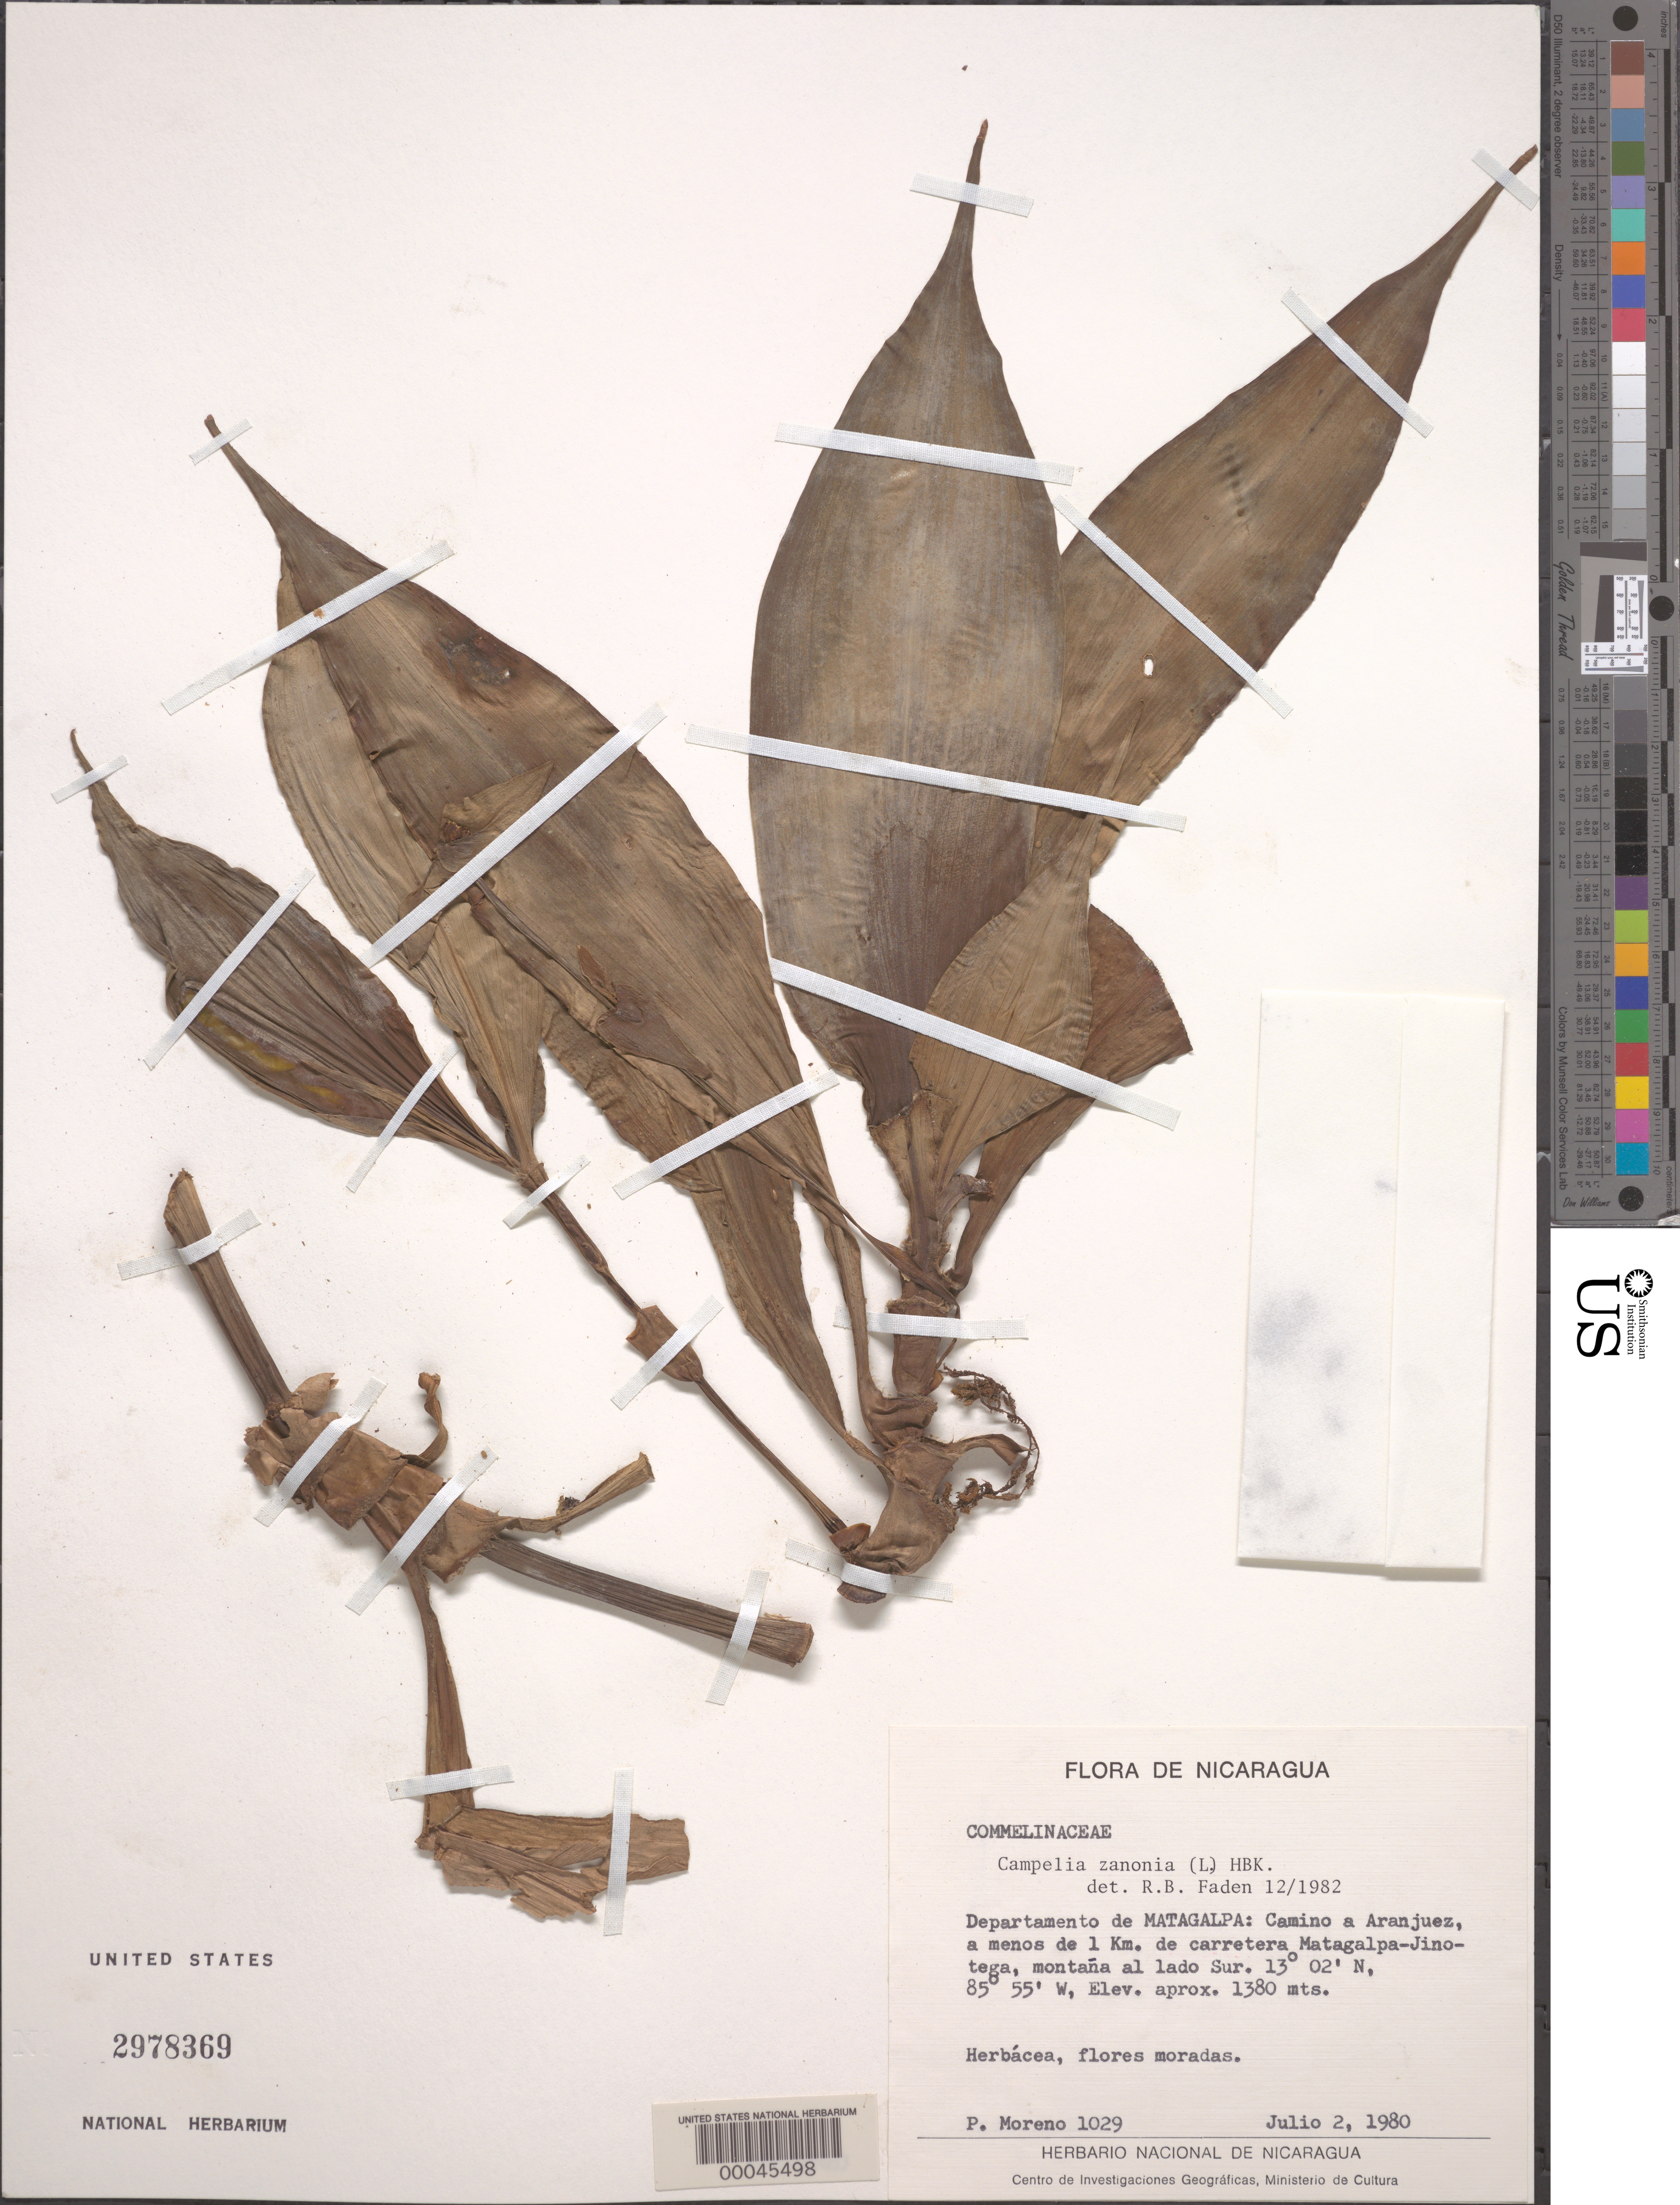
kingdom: Plantae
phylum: Tracheophyta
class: Liliopsida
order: Commelinales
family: Commelinaceae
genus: Tradescantia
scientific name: Tradescantia zanonia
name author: (L.) Sw.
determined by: Faden, Robert B., (US), Smithsonian Institution - National Museum of Natural History (UNITED STATES)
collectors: P. Moreno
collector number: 1029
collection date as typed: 02 Jul 1980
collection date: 1980-07-02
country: Nicaragua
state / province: Matagalpa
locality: Hwy matagalpa-jinotega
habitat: Roadside mountain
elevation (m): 1380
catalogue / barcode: US 2978369